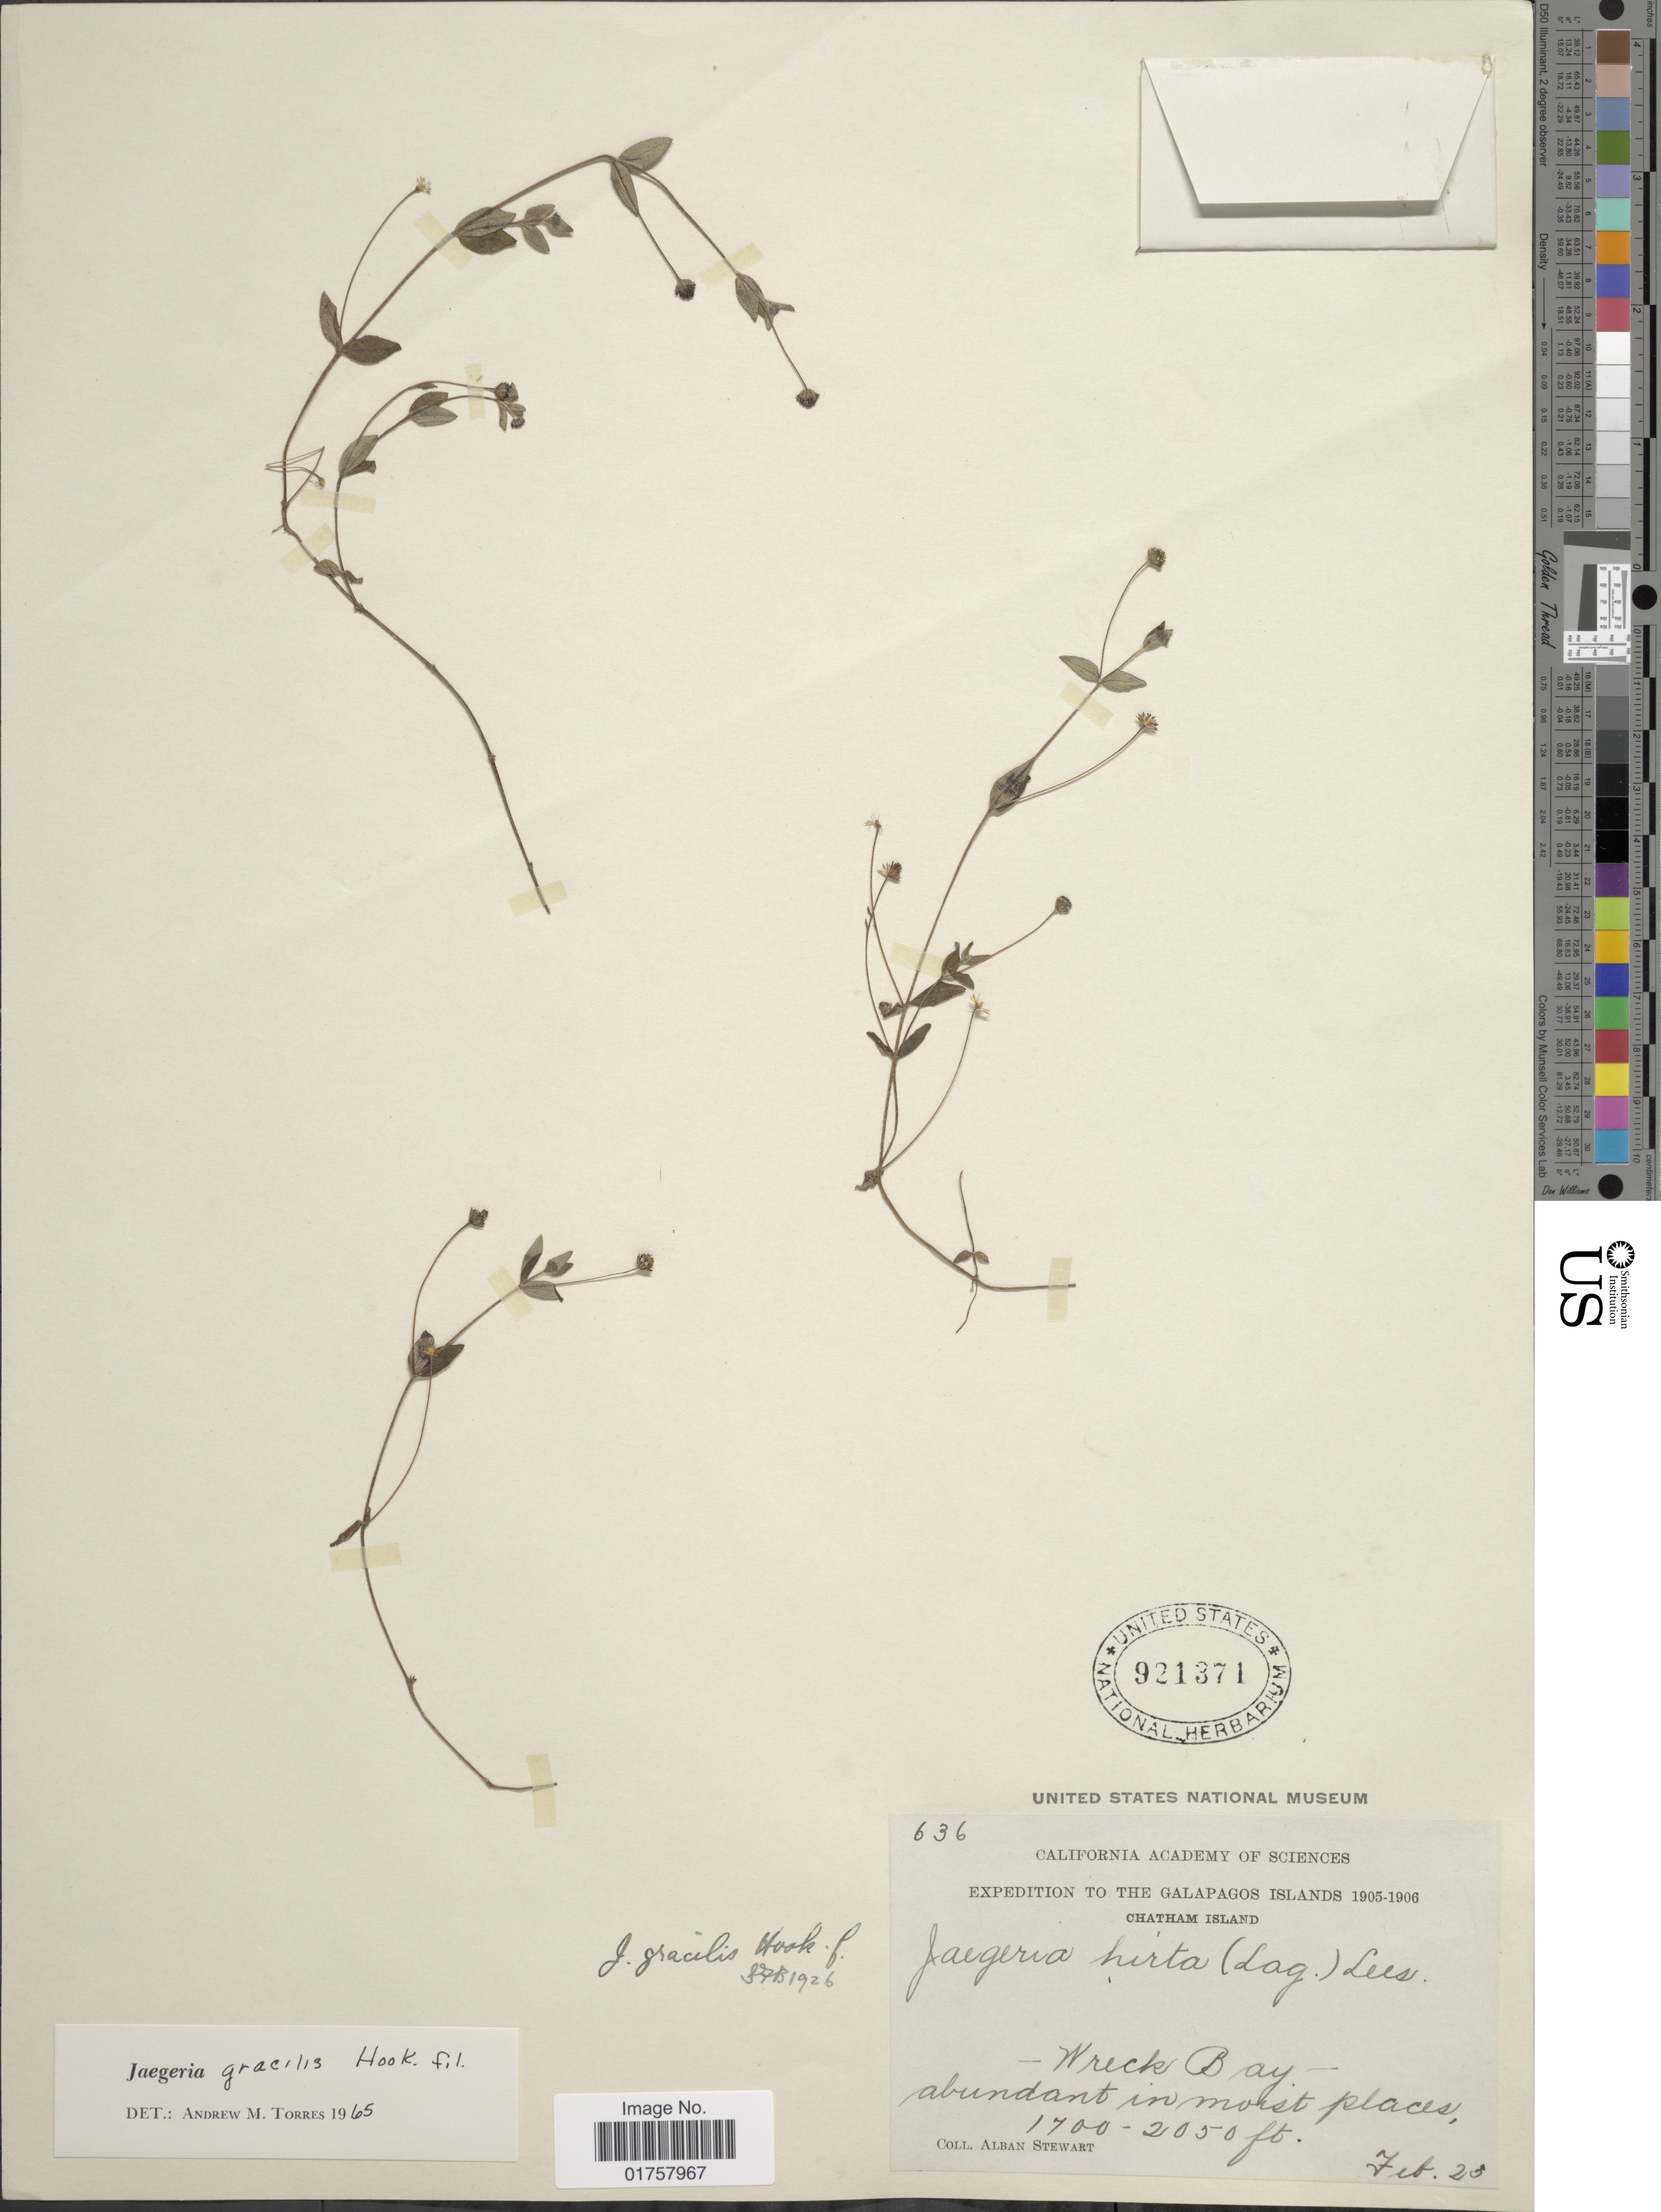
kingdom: Plantae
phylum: Tracheophyta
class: Magnoliopsida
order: Asterales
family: Asteraceae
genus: Jaegeria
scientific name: Jaegeria gracilis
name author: Hook. f.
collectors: A. Stewart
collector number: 636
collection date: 1905-02-25/1906-02-25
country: Ecuador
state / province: Colón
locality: To The Galapagos Islands, Wreck Bay, abundant in moist places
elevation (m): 518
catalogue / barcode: US 921371